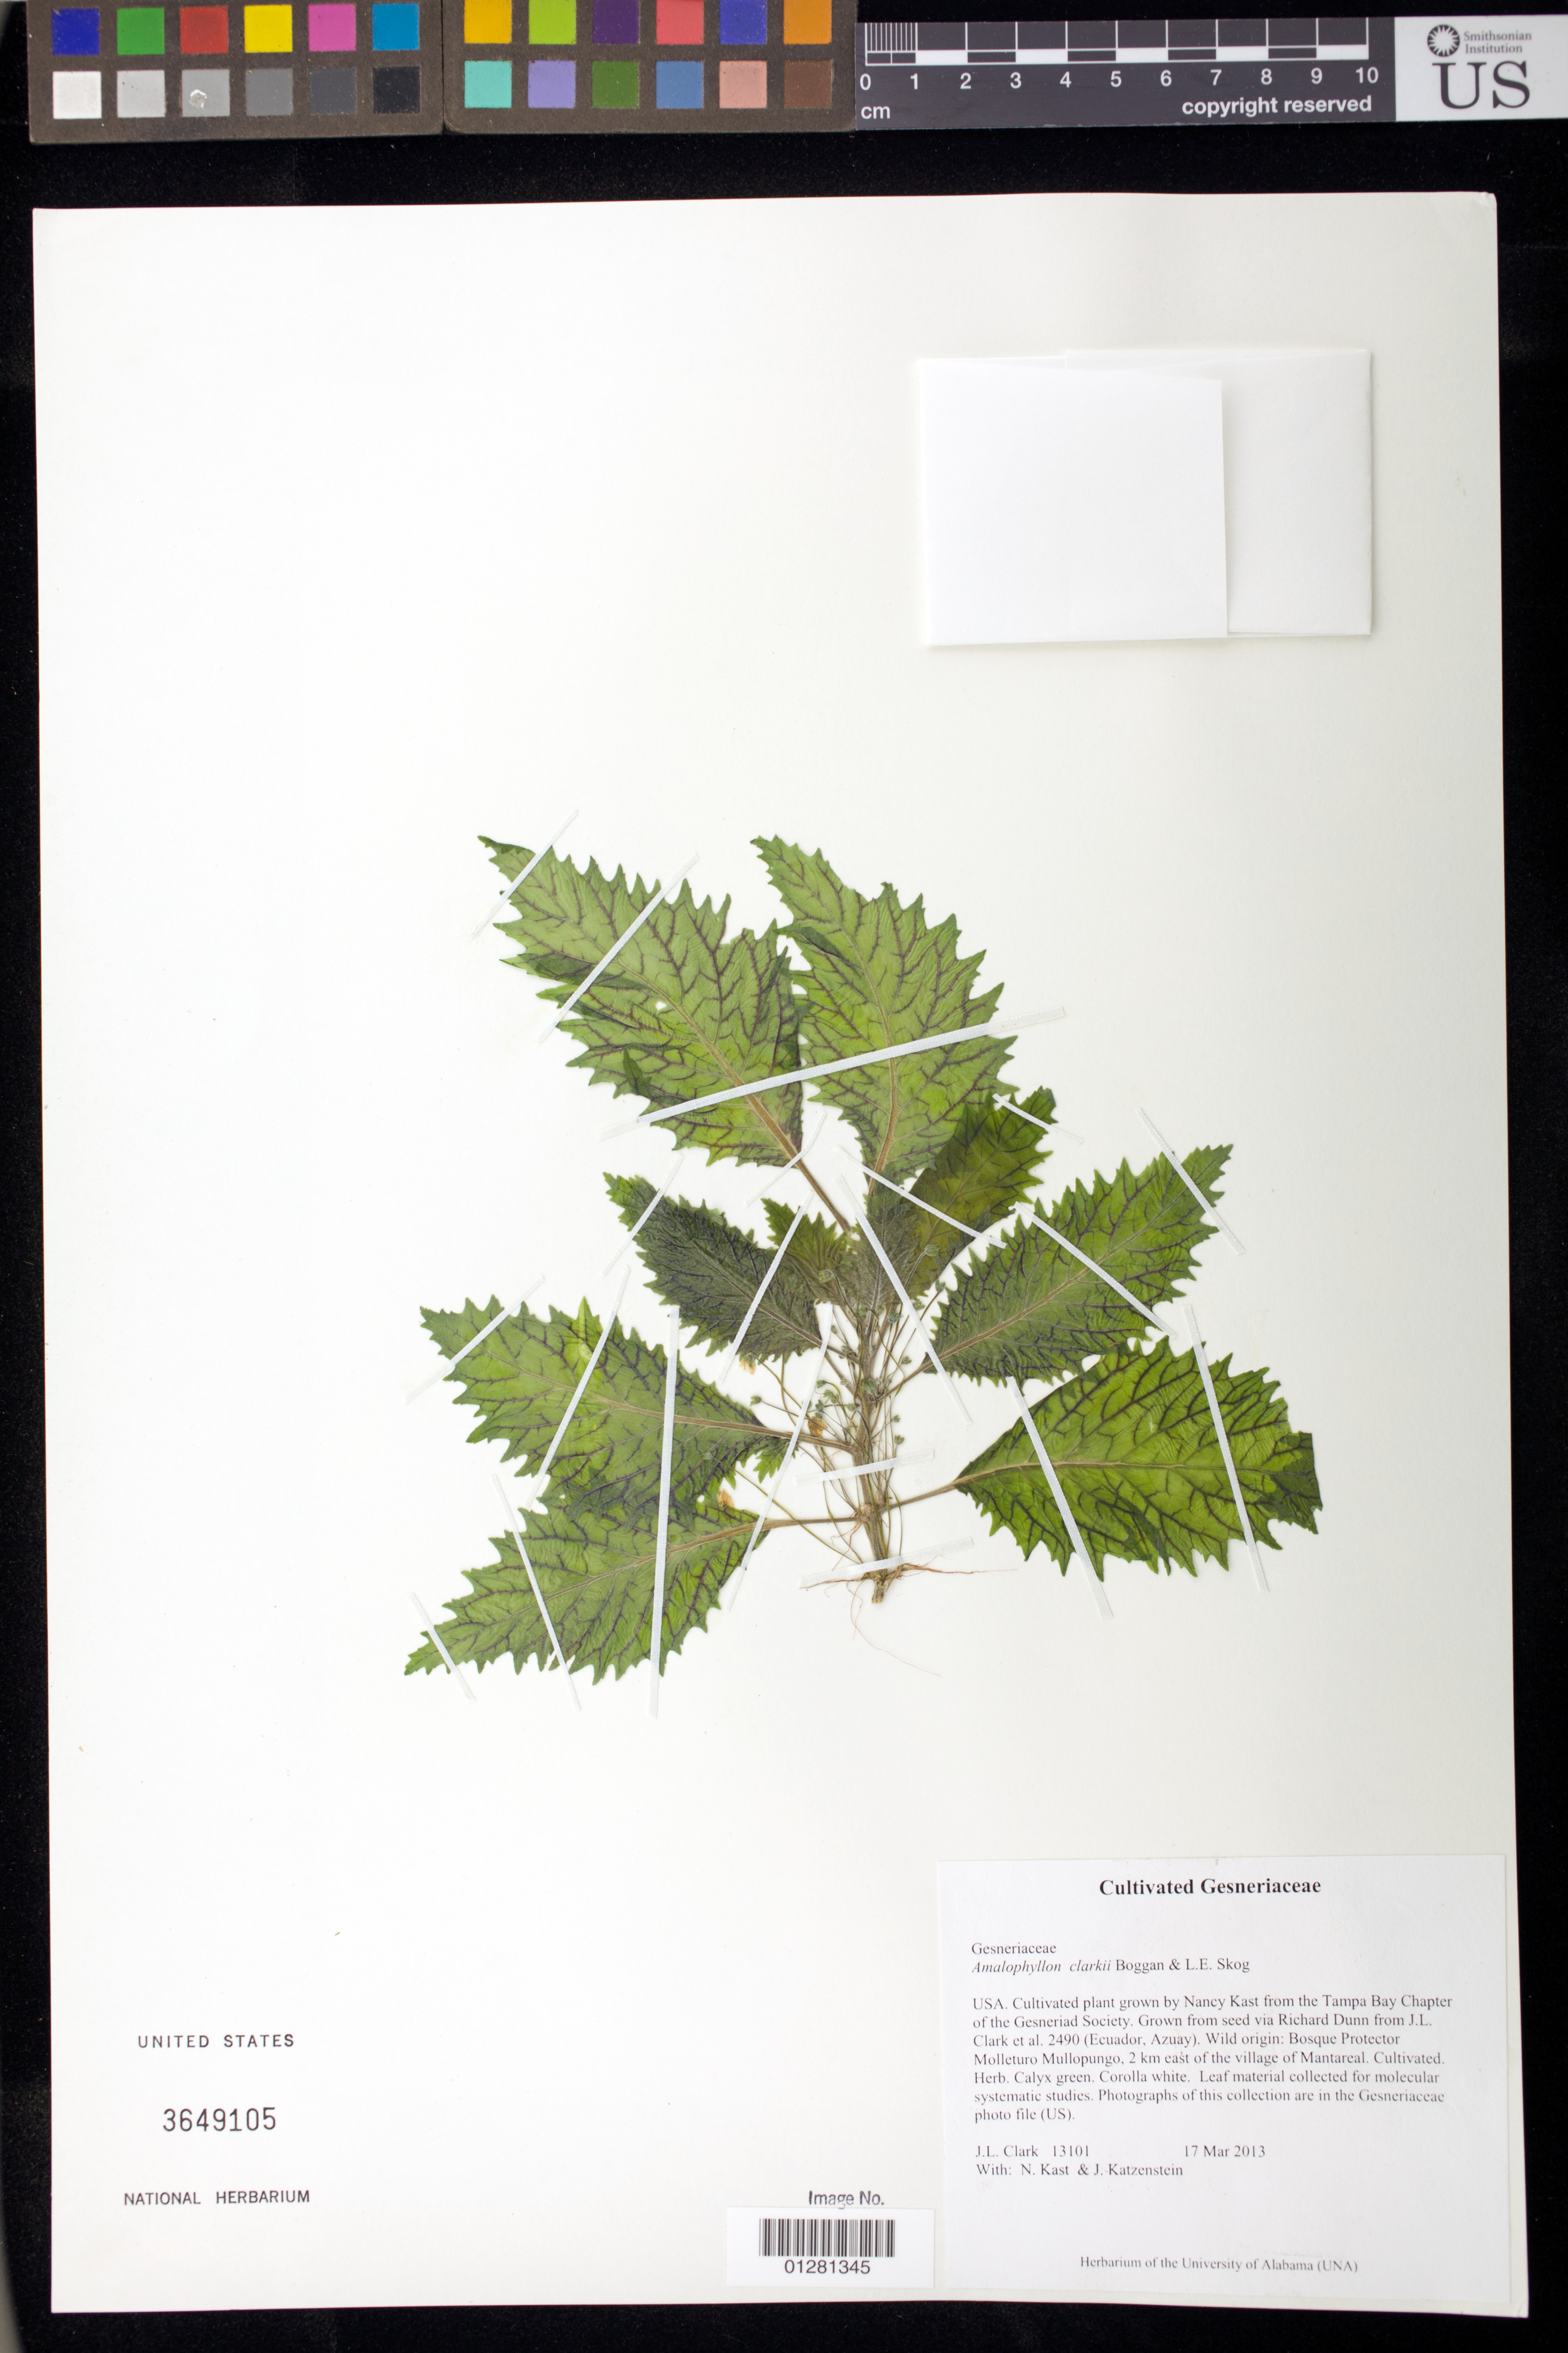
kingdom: Plantae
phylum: Tracheophyta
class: Magnoliopsida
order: Lamiales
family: Gesneriaceae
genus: Amalophyllon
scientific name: Amalophyllon clarkii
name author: Boggan & L.E. Skog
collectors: J. L. Clark, N. Kast & J. Katzenstein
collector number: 13101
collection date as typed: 17 Mar 2013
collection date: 2013-03-17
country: United States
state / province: Florida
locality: Cultivated plant grown by Nancy Kast from the Tampa Bay Chapter of the Gesneriad Society.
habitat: Cultivated. Herb.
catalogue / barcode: US 3649105